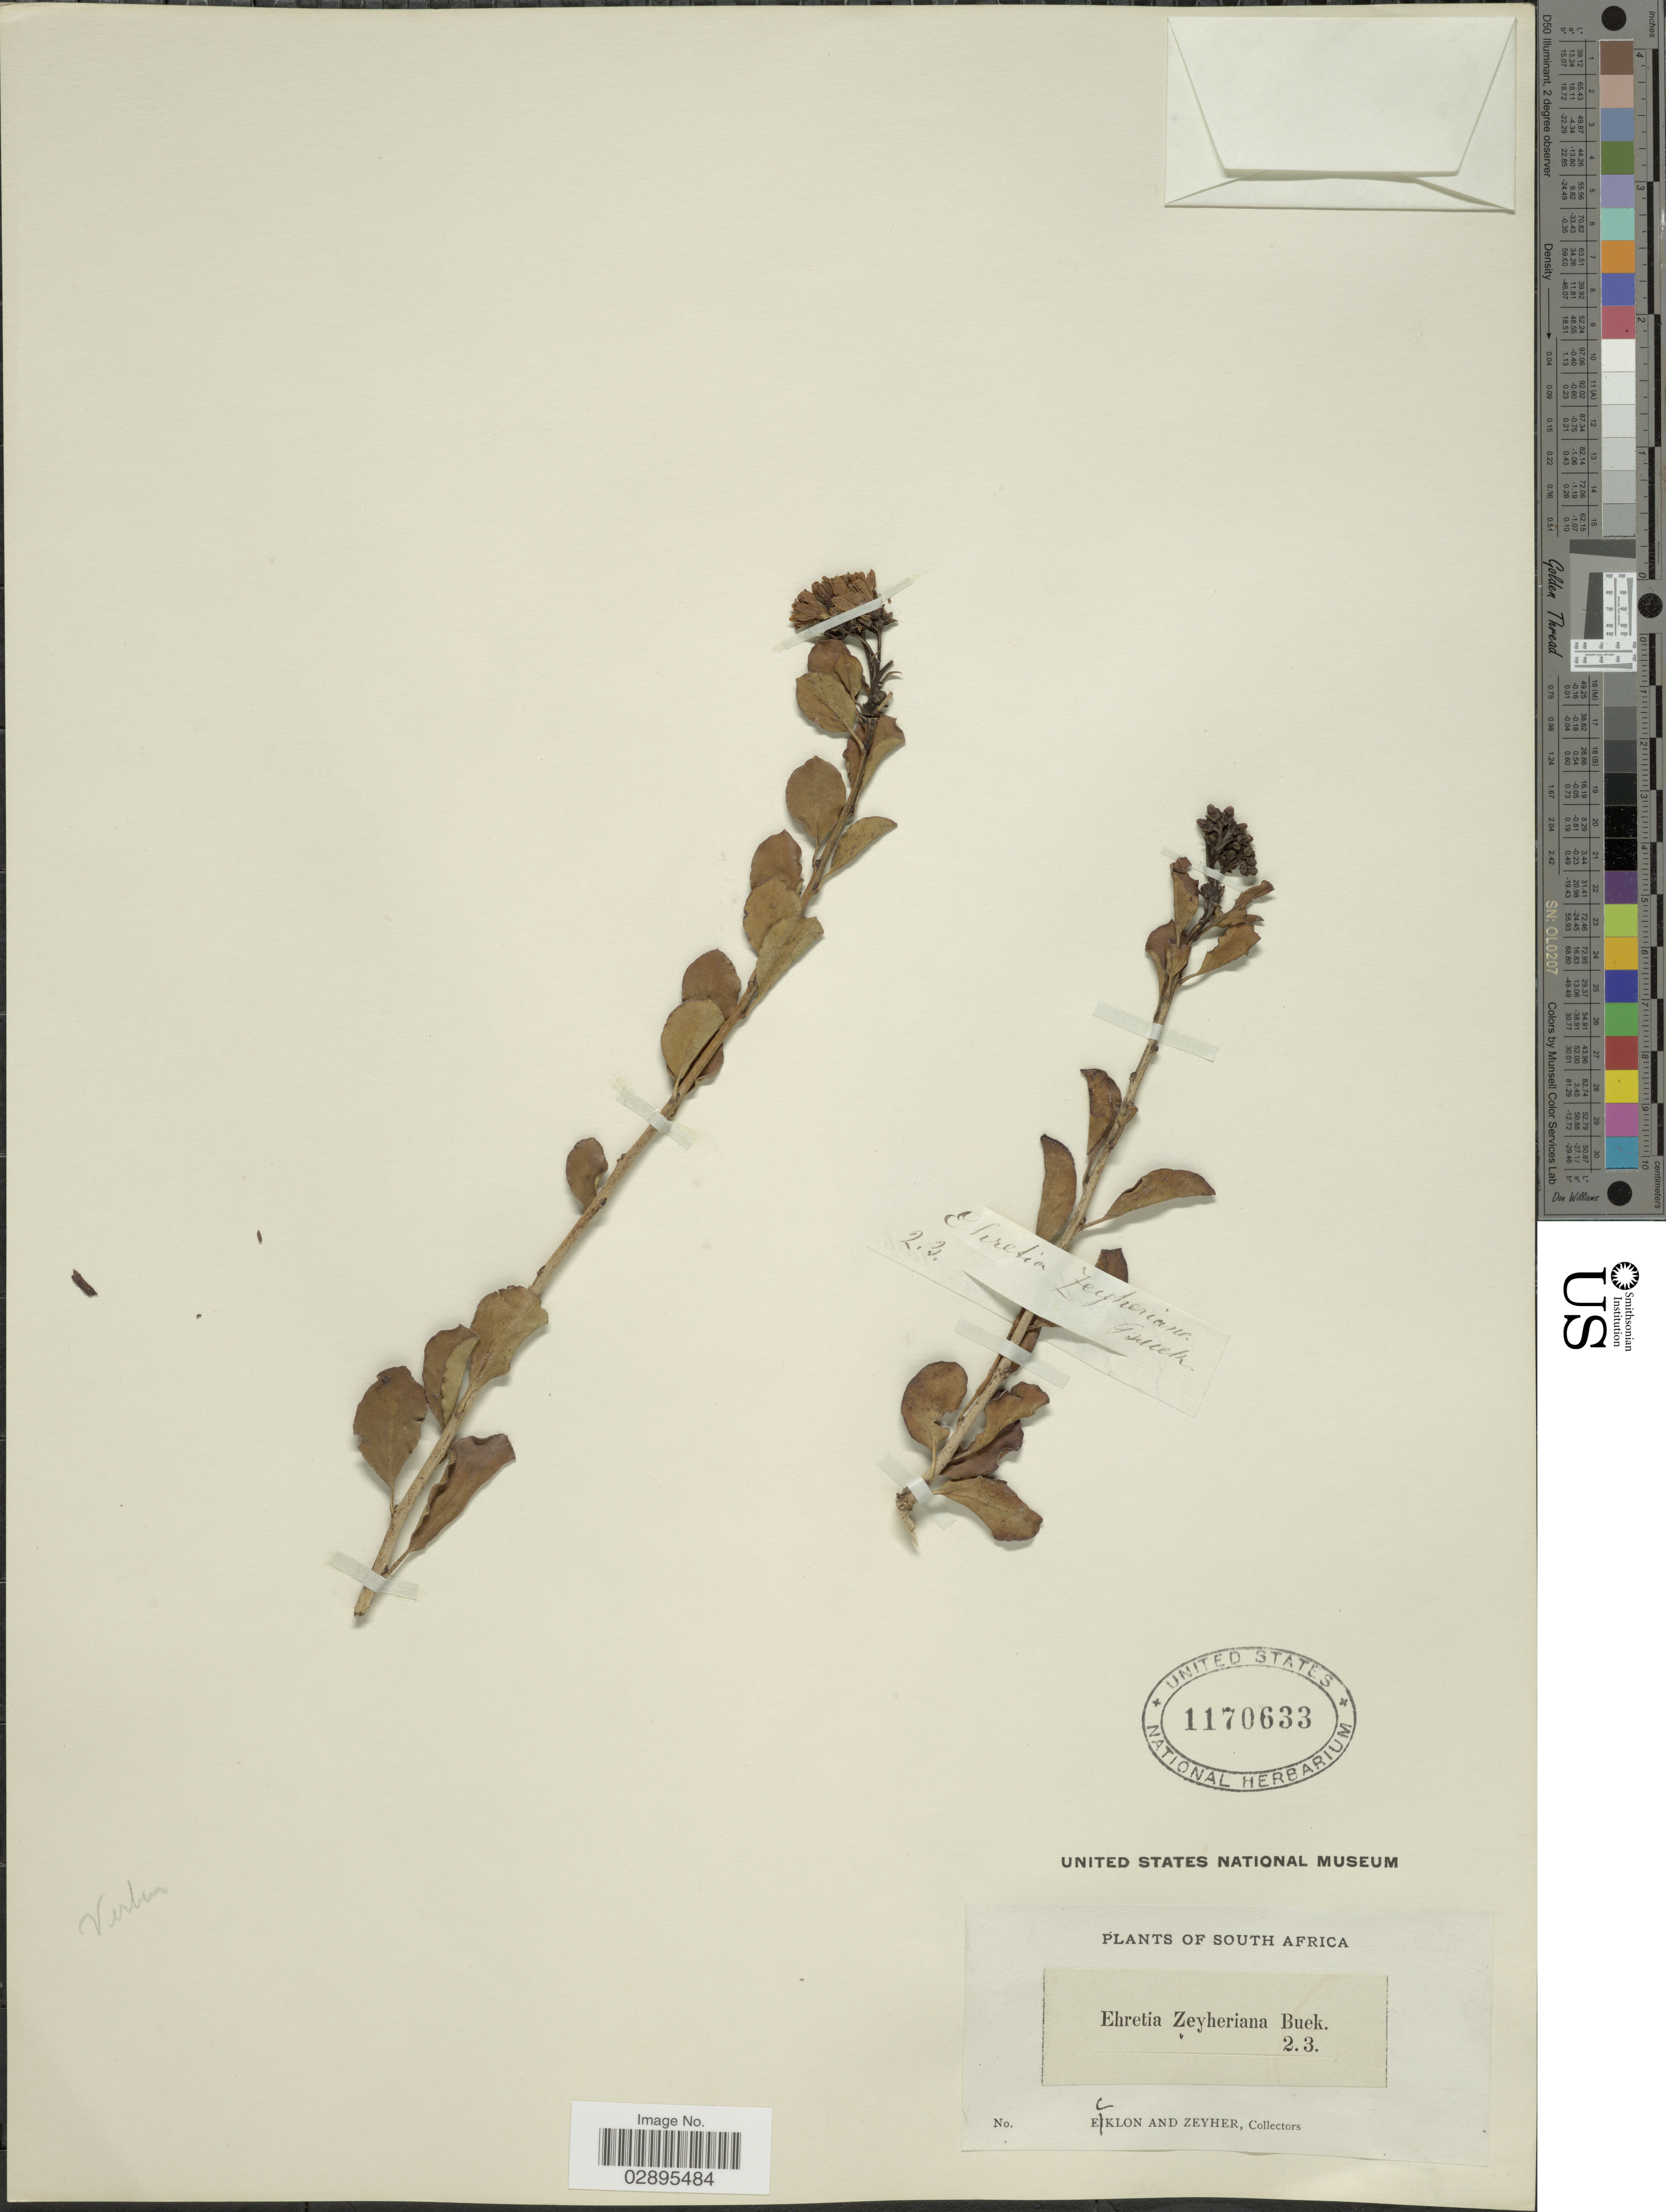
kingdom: Plantae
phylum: Tracheophyta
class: Magnoliopsida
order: Boraginales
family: Ehretiaceae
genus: Ehretia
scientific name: Ehretia zeyheriana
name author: H. Buek ex Harv.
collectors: -. Ecklon & -. Zeyher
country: South Africa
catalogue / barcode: US 1170633